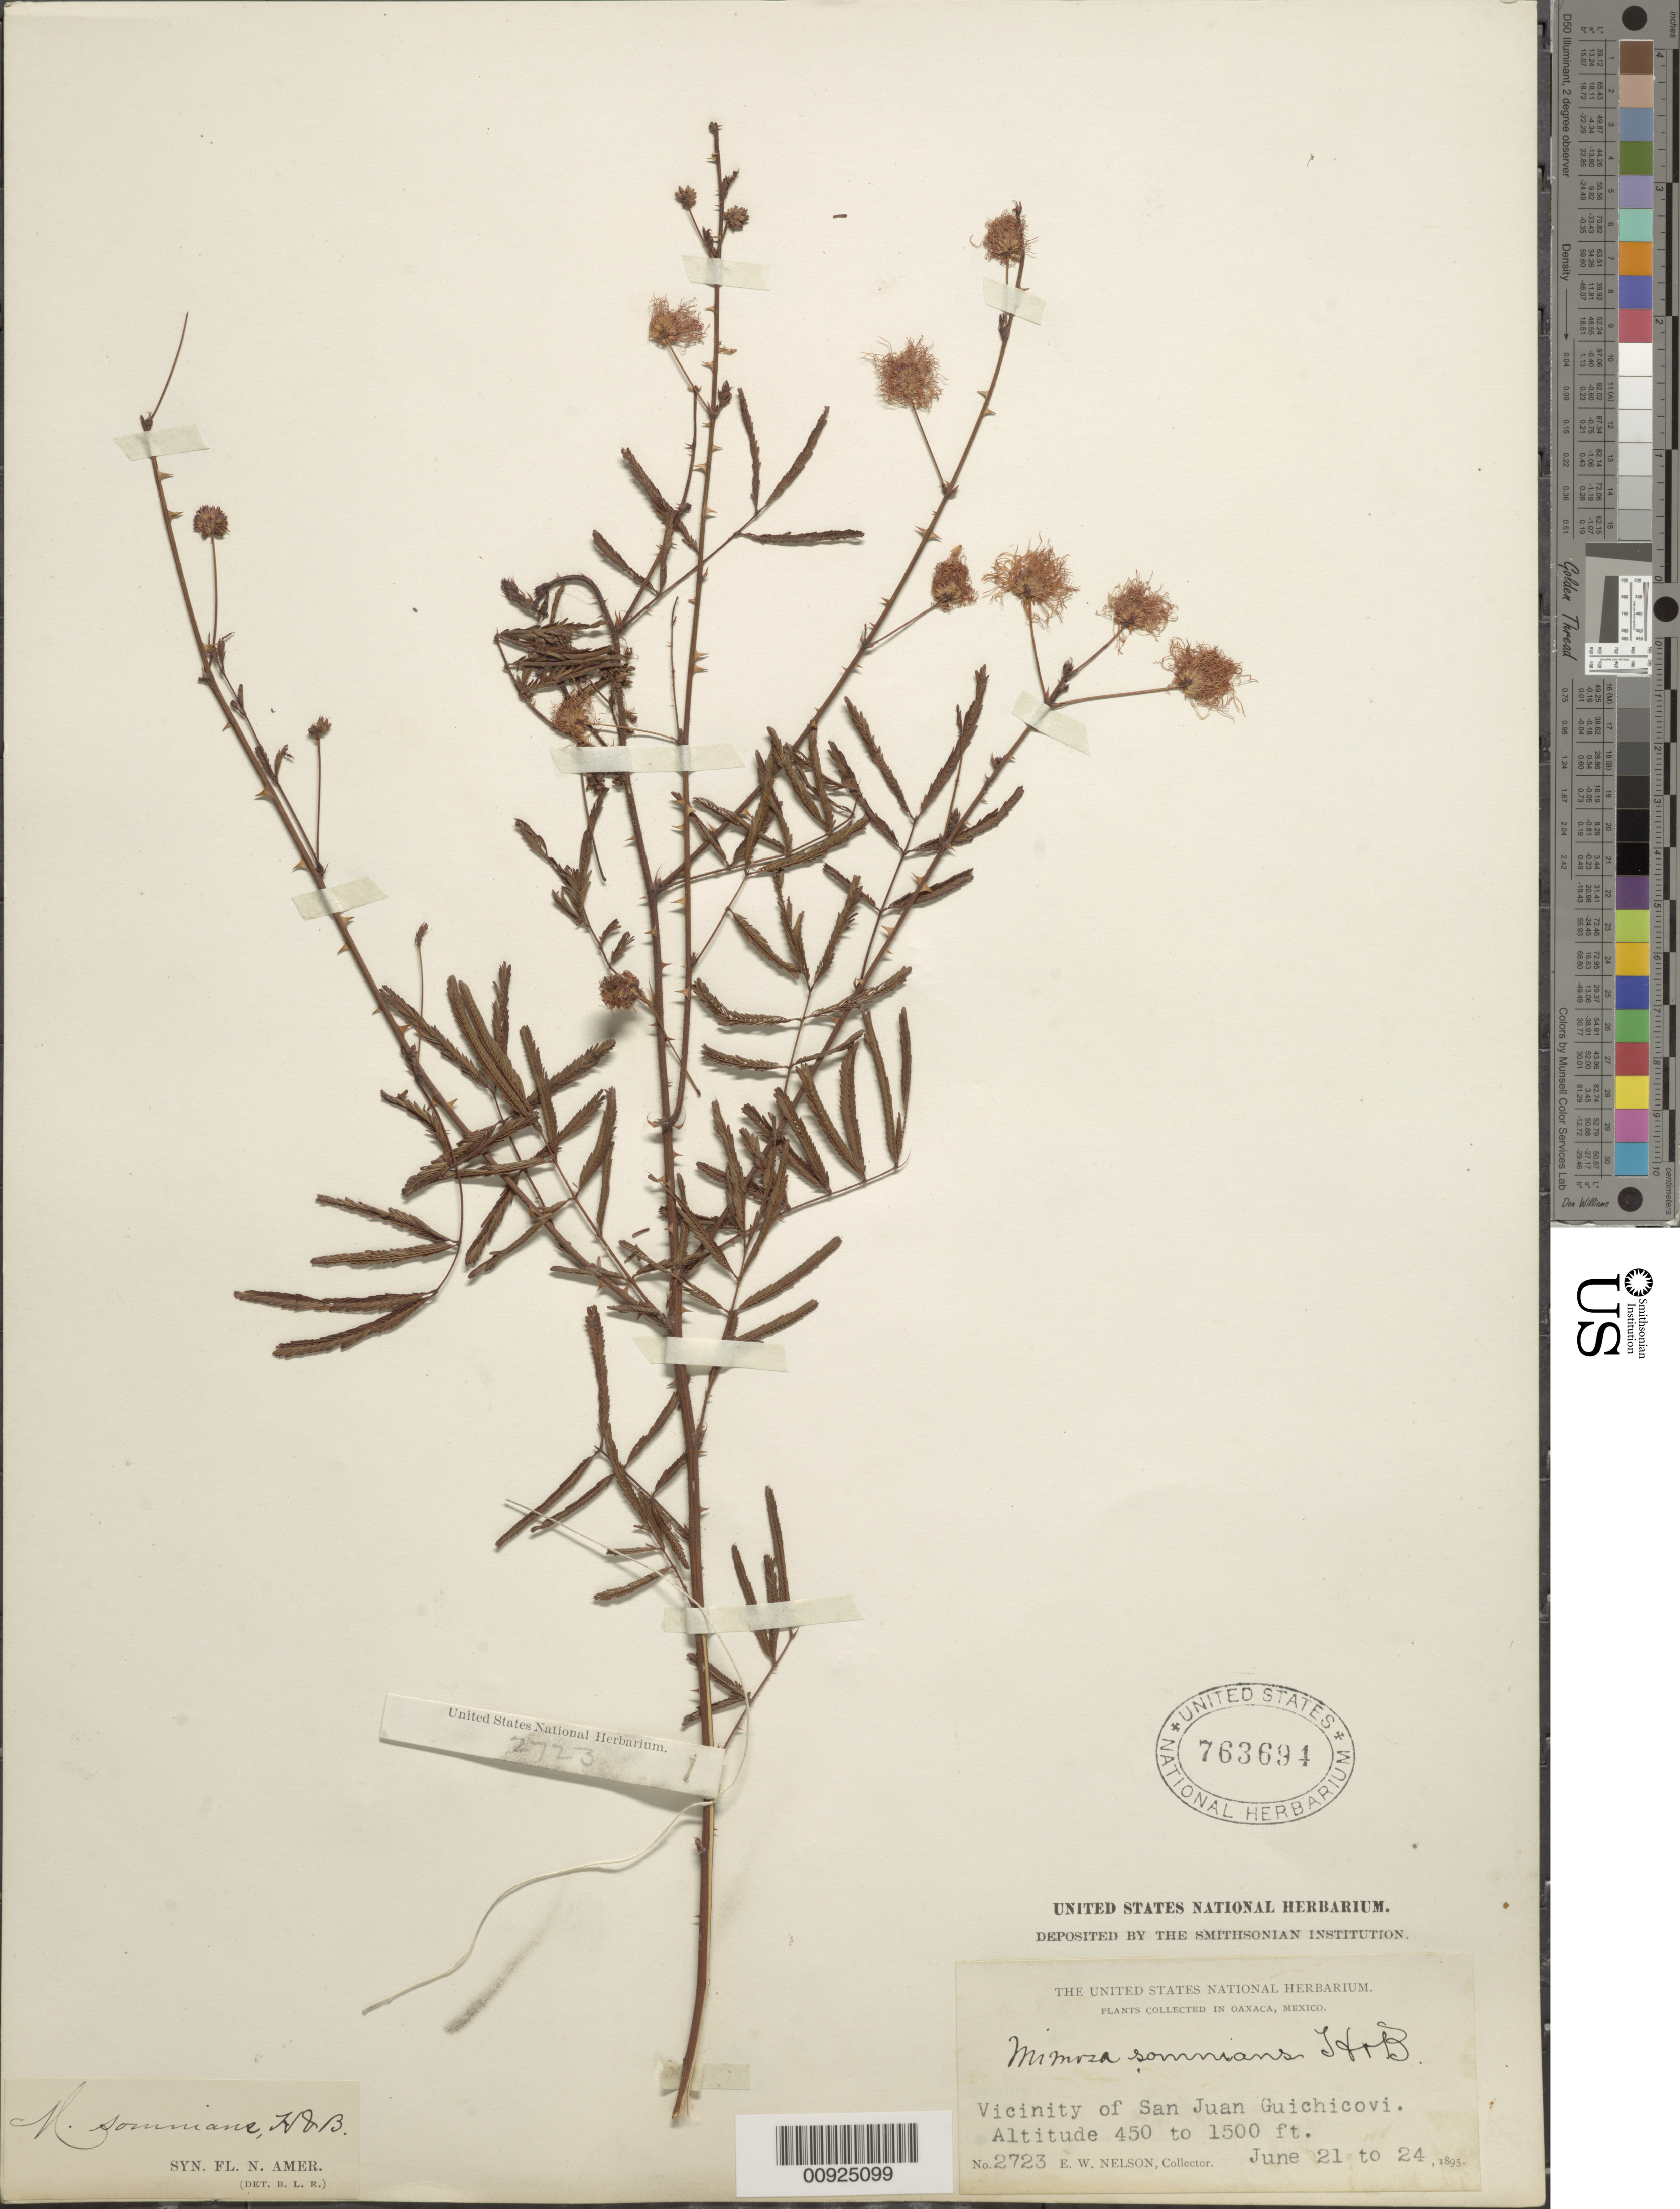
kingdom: Plantae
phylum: Tracheophyta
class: Magnoliopsida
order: Fabales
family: Fabaceae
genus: Mimosa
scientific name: Mimosa somnians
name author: Humb. & Bonpl. ex Willd.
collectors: E. W. Nelson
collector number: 2723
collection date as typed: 21 Jun 1895 to 24 Jun 1895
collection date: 1895-06-21/1895-06-24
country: Mexico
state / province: Oaxaca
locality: Vicinity of San Juan Guichicovi.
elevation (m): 137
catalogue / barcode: US 763694